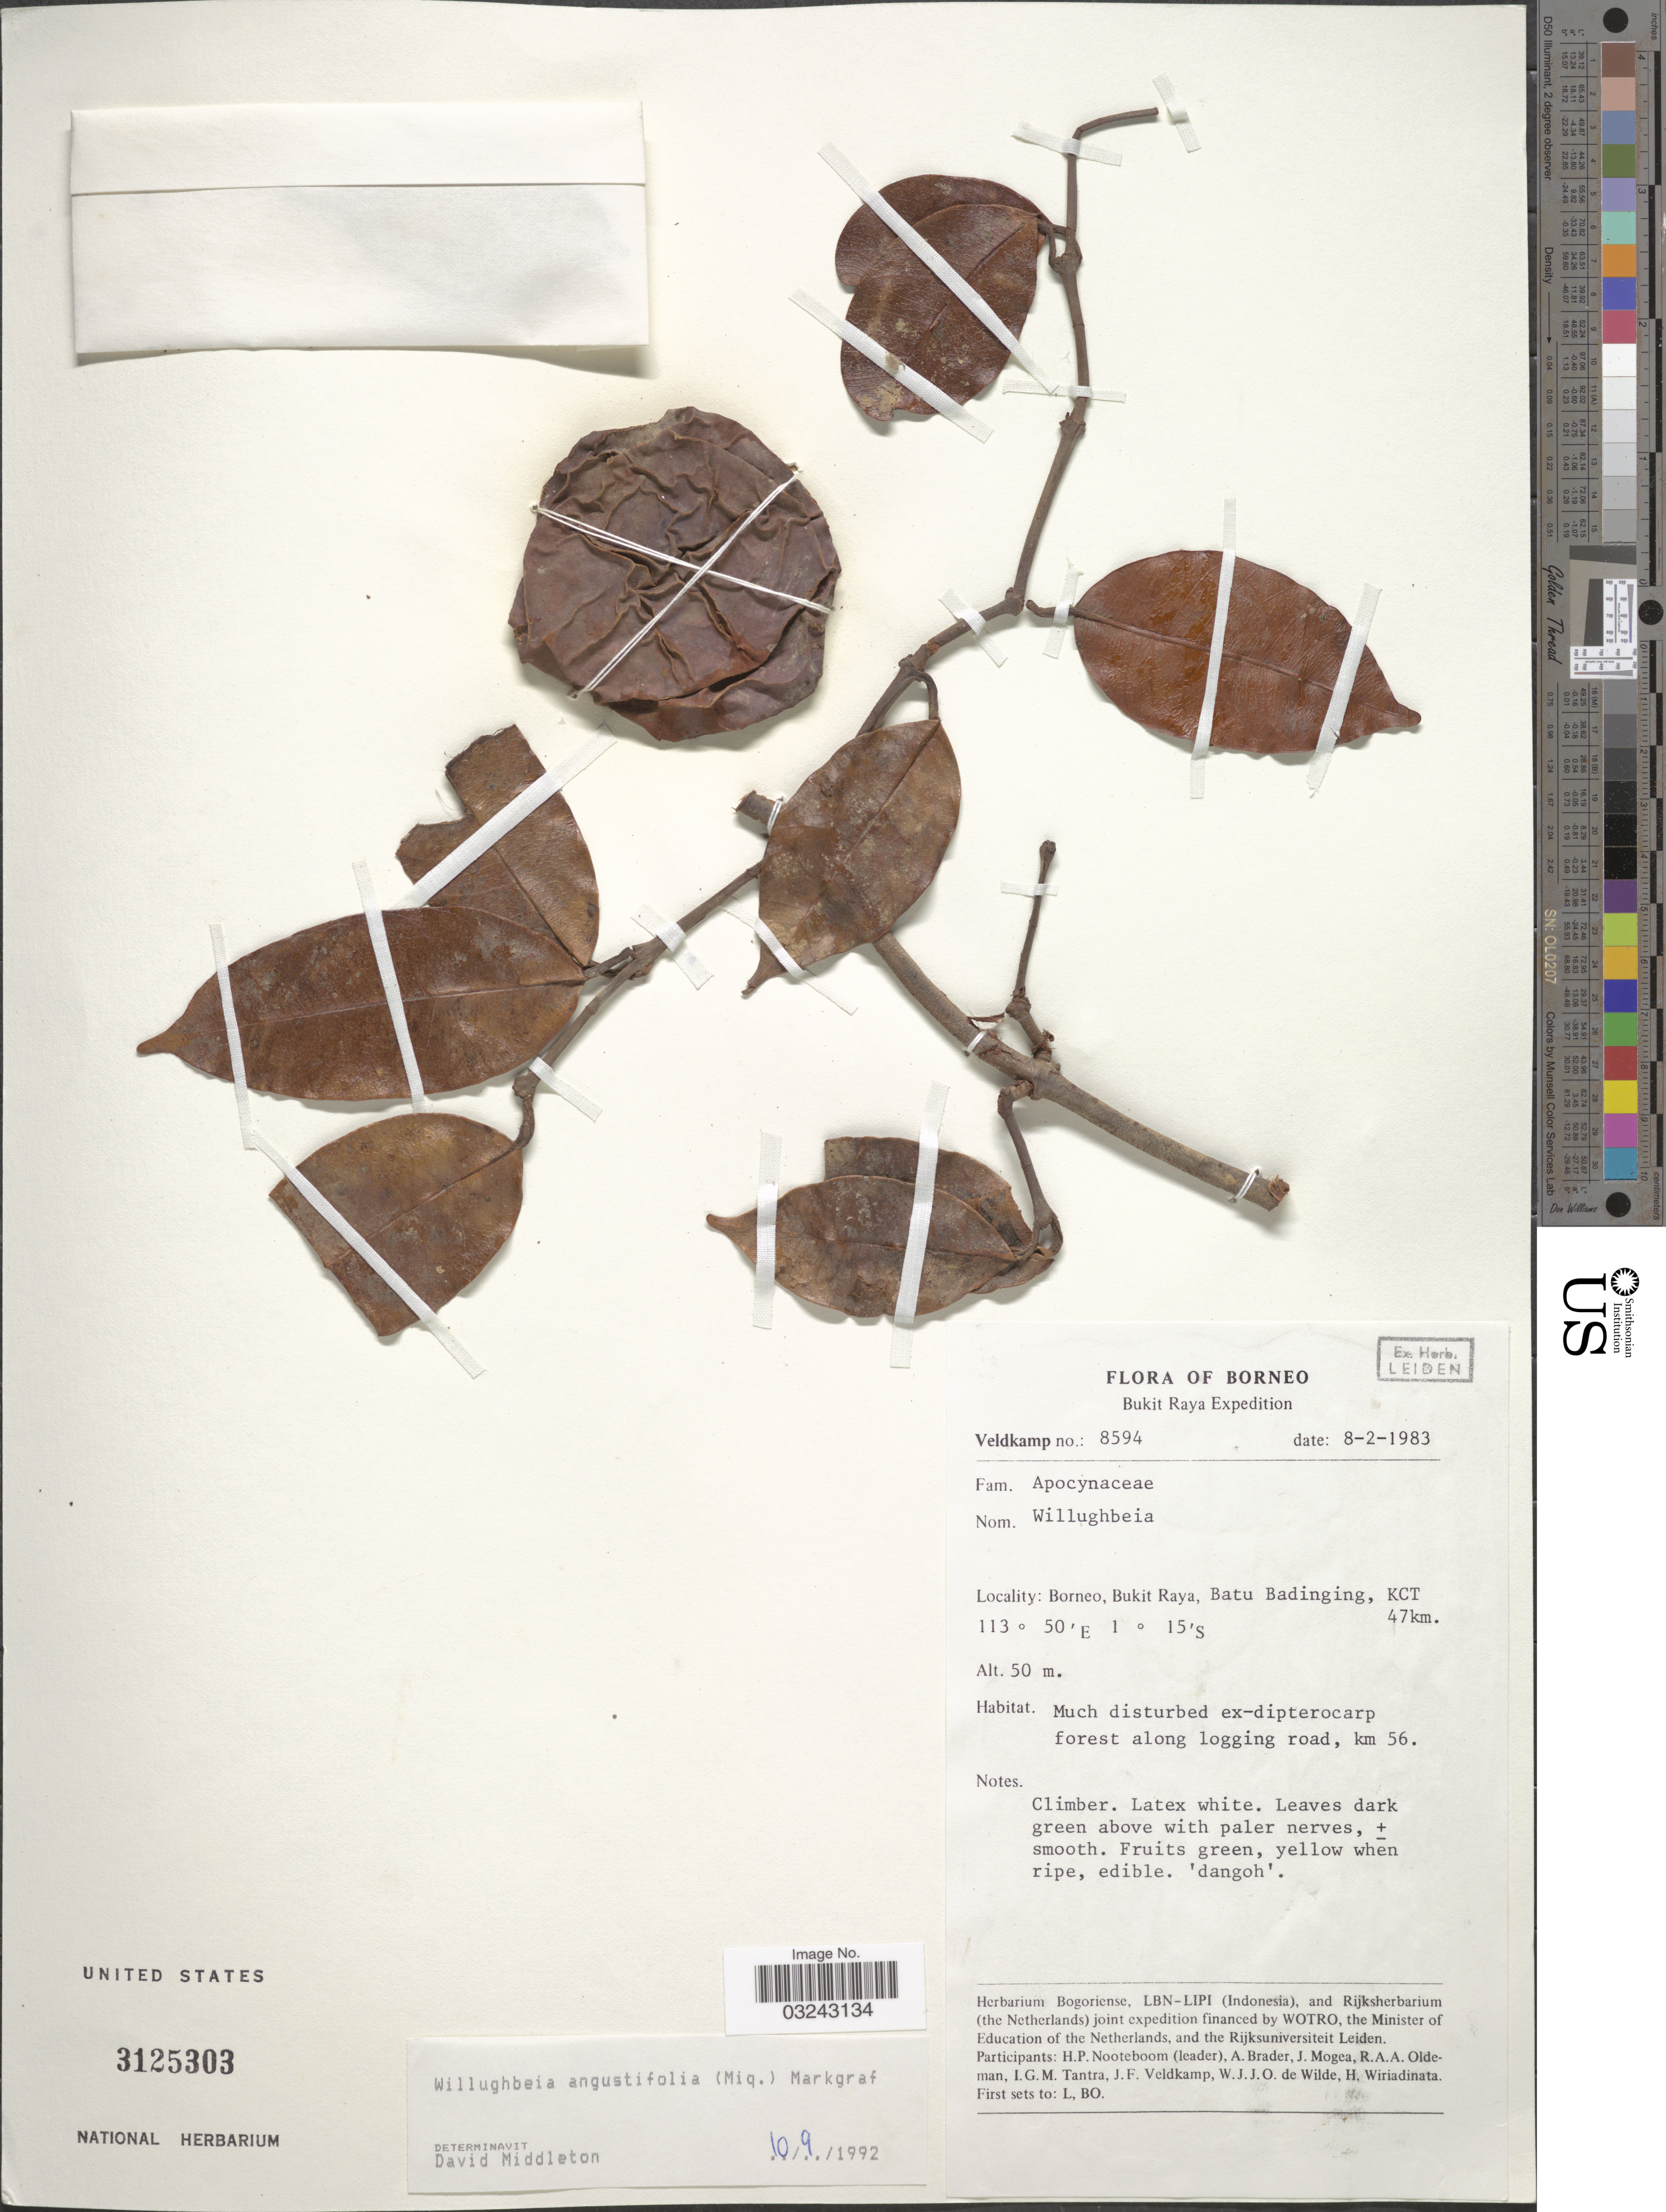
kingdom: Plantae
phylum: Tracheophyta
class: Magnoliopsida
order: Gentianales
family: Apocynaceae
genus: Willughbeia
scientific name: Willughbeia angustifolia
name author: (Miq.) Markgr.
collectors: J. F. Veldkamp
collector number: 8594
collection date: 1983-02-08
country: Malaysia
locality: Borneo, Bukit Raya, Batu Badinging, KCT 47 km.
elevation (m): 50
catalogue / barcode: US 3125303